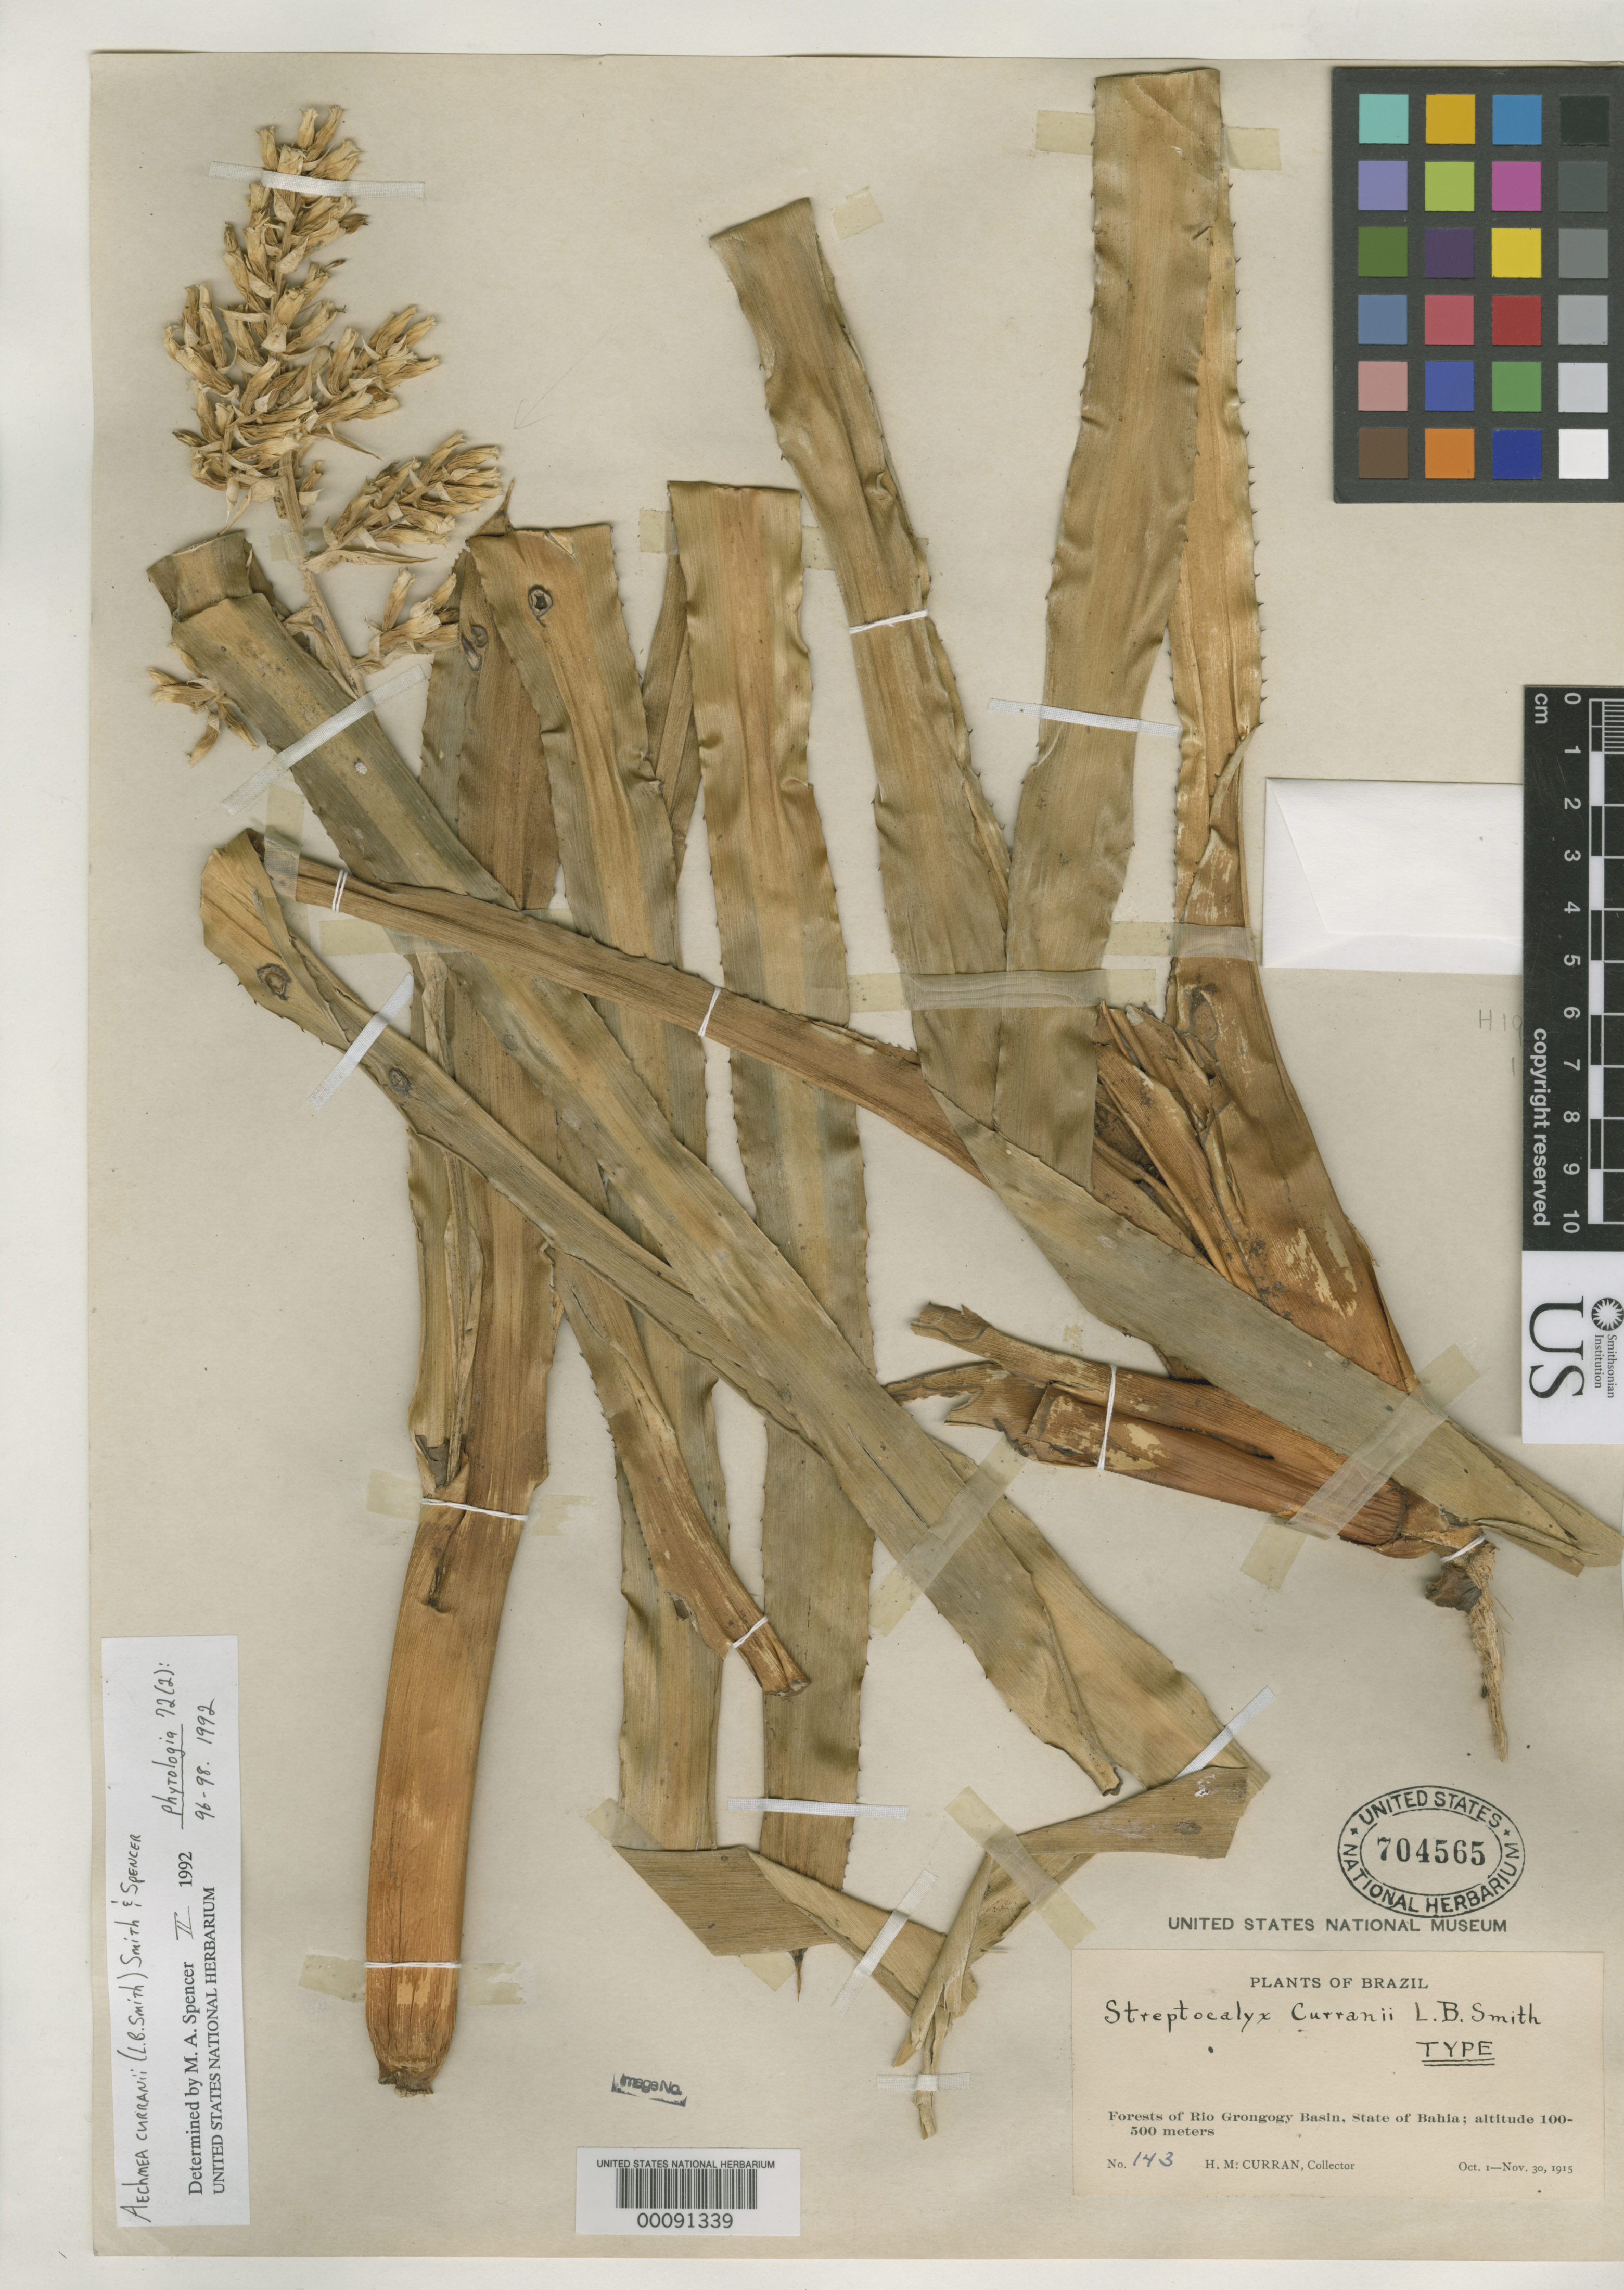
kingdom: Plantae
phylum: Tracheophyta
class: Liliopsida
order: Poales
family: Bromeliaceae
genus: Streptocalyx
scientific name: Streptocalyx curranii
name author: L.B. Sm.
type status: Holotype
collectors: H. M. Curran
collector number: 143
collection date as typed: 01 Oct 1915 to 30 Nov 1915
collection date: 1915-10-01/1915-11-30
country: Brazil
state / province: Bahia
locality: Rio Grongogy Basin.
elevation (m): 100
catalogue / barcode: US 704565